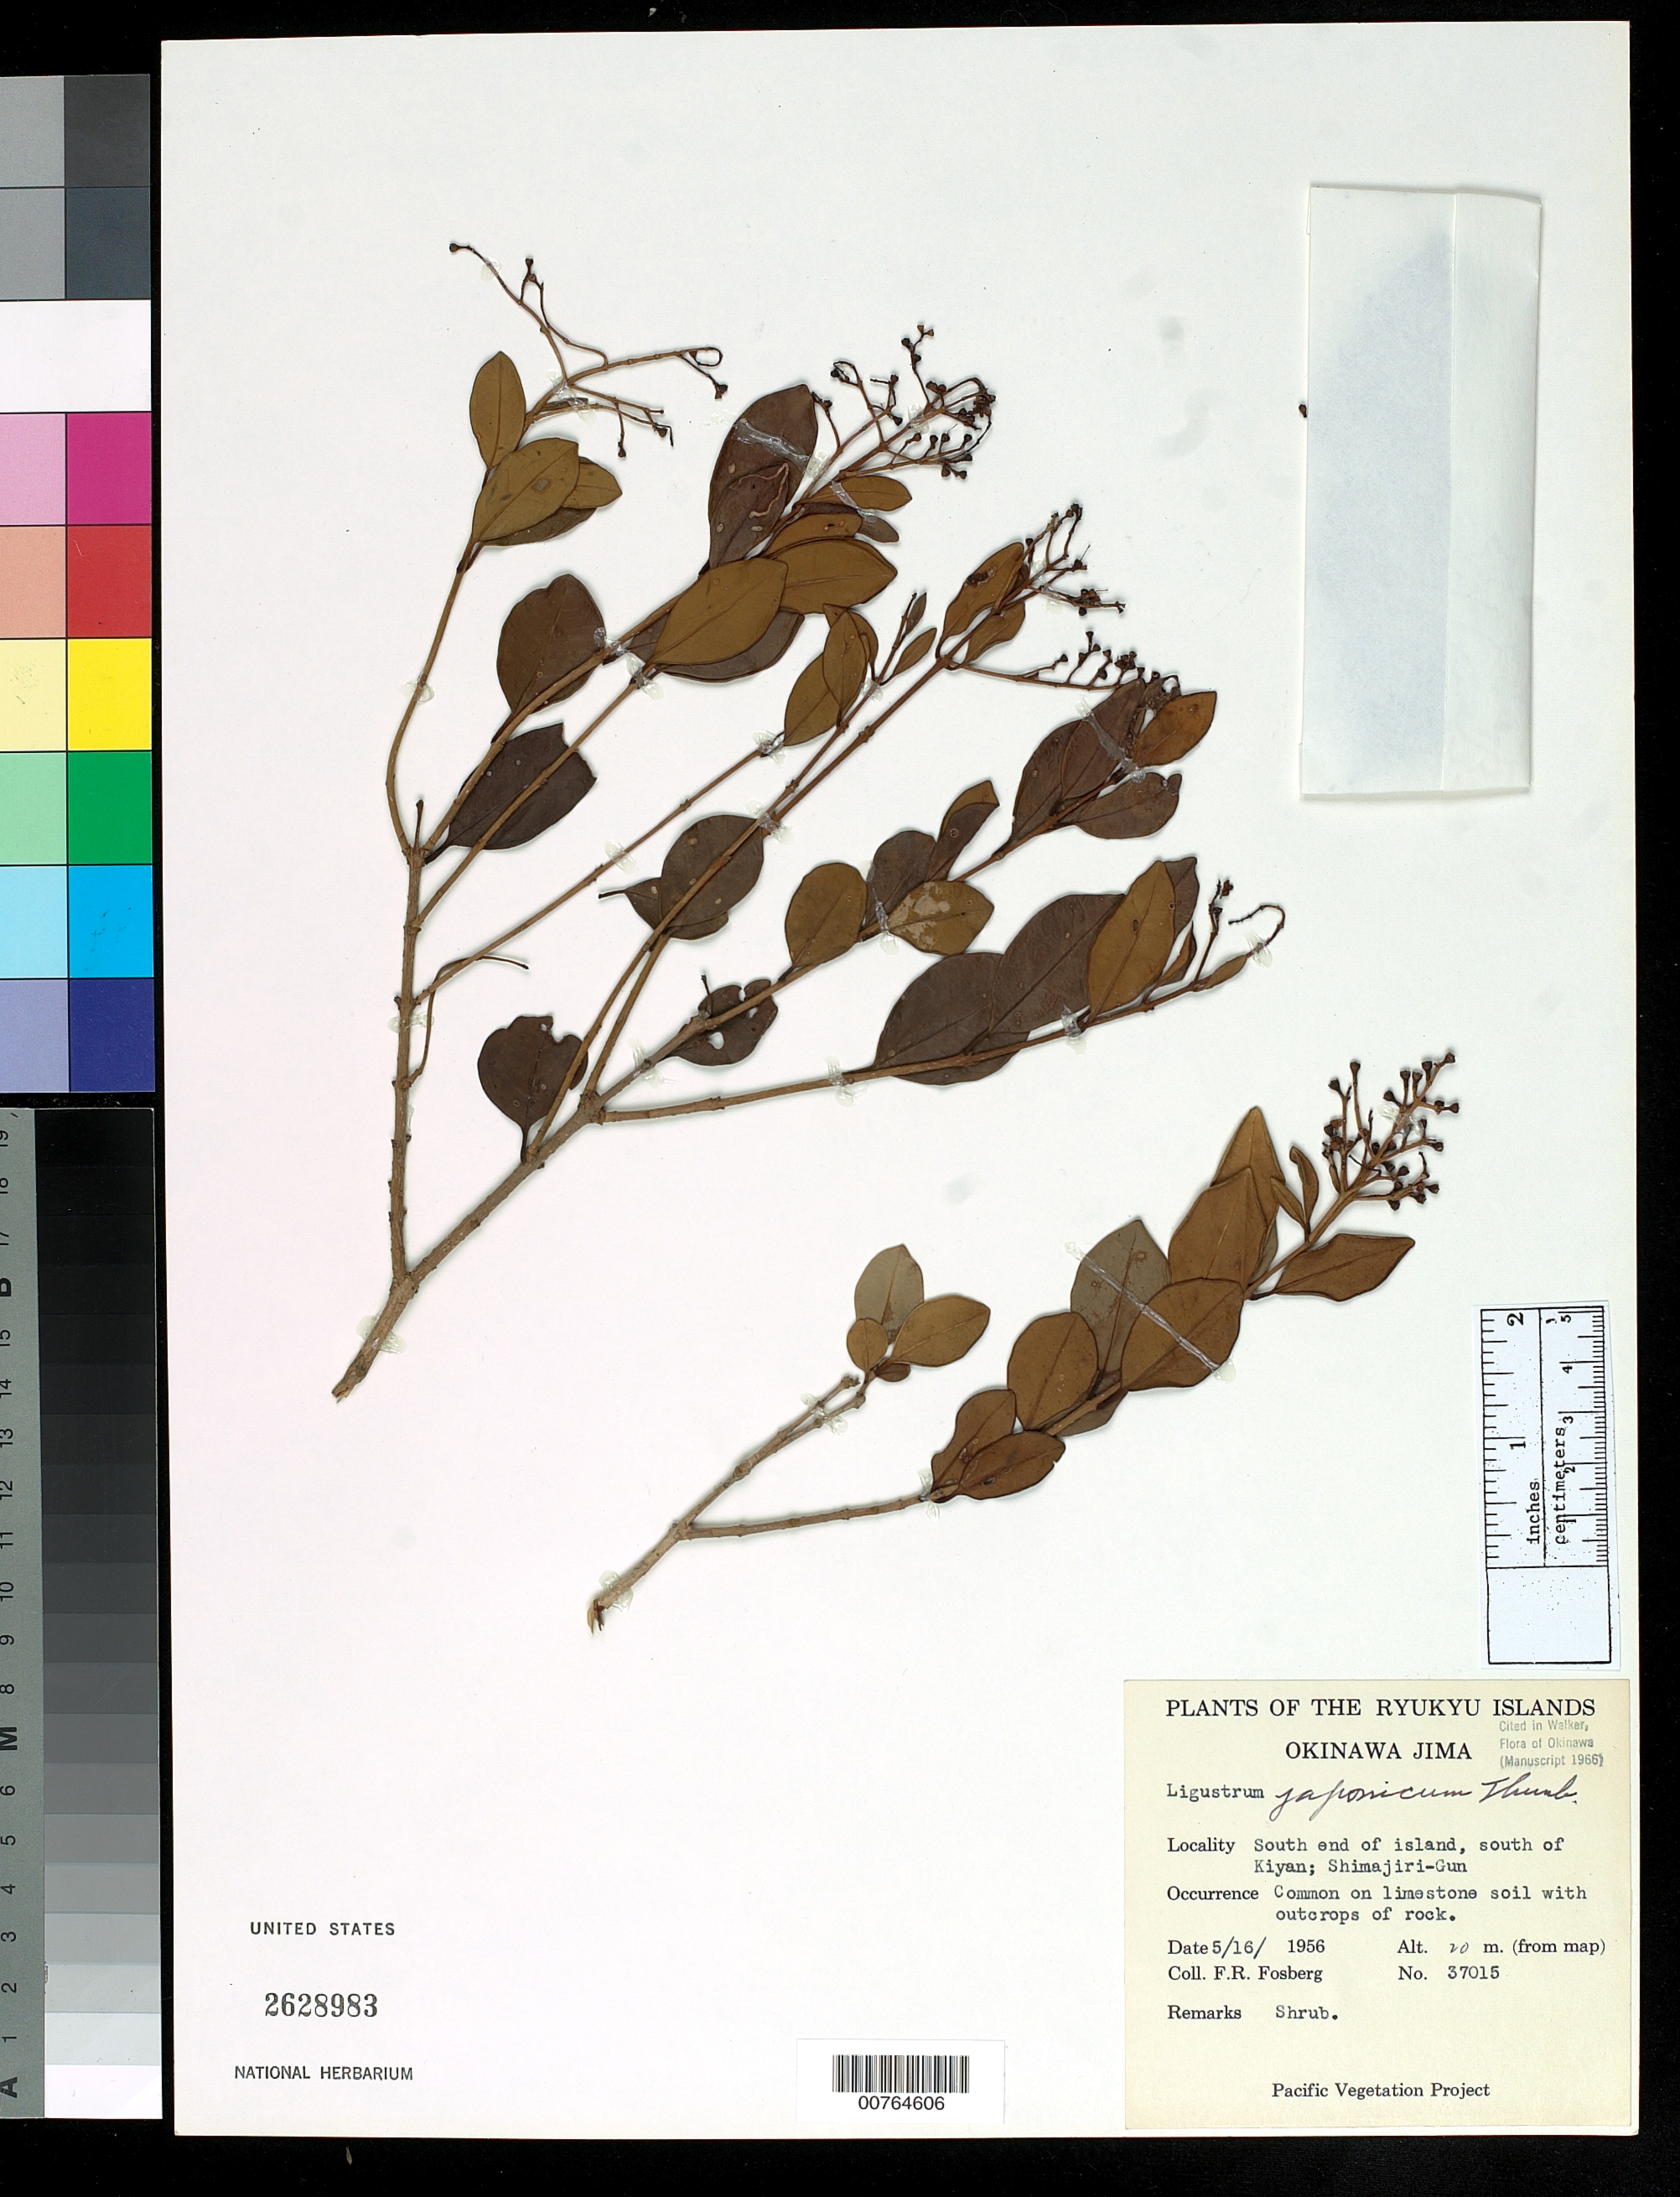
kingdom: Plantae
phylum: Tracheophyta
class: Magnoliopsida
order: Lamiales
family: Oleaceae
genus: Ligustrum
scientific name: Ligustrum japonicum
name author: Thunb.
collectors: F. R. Fosberg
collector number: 37015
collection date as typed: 16 May 1956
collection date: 1956-05-16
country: Japan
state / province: Okinawa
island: Okinawa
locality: S end of island, S of Kiyan, Shimajiri-Gun.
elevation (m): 20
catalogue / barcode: US 2628983